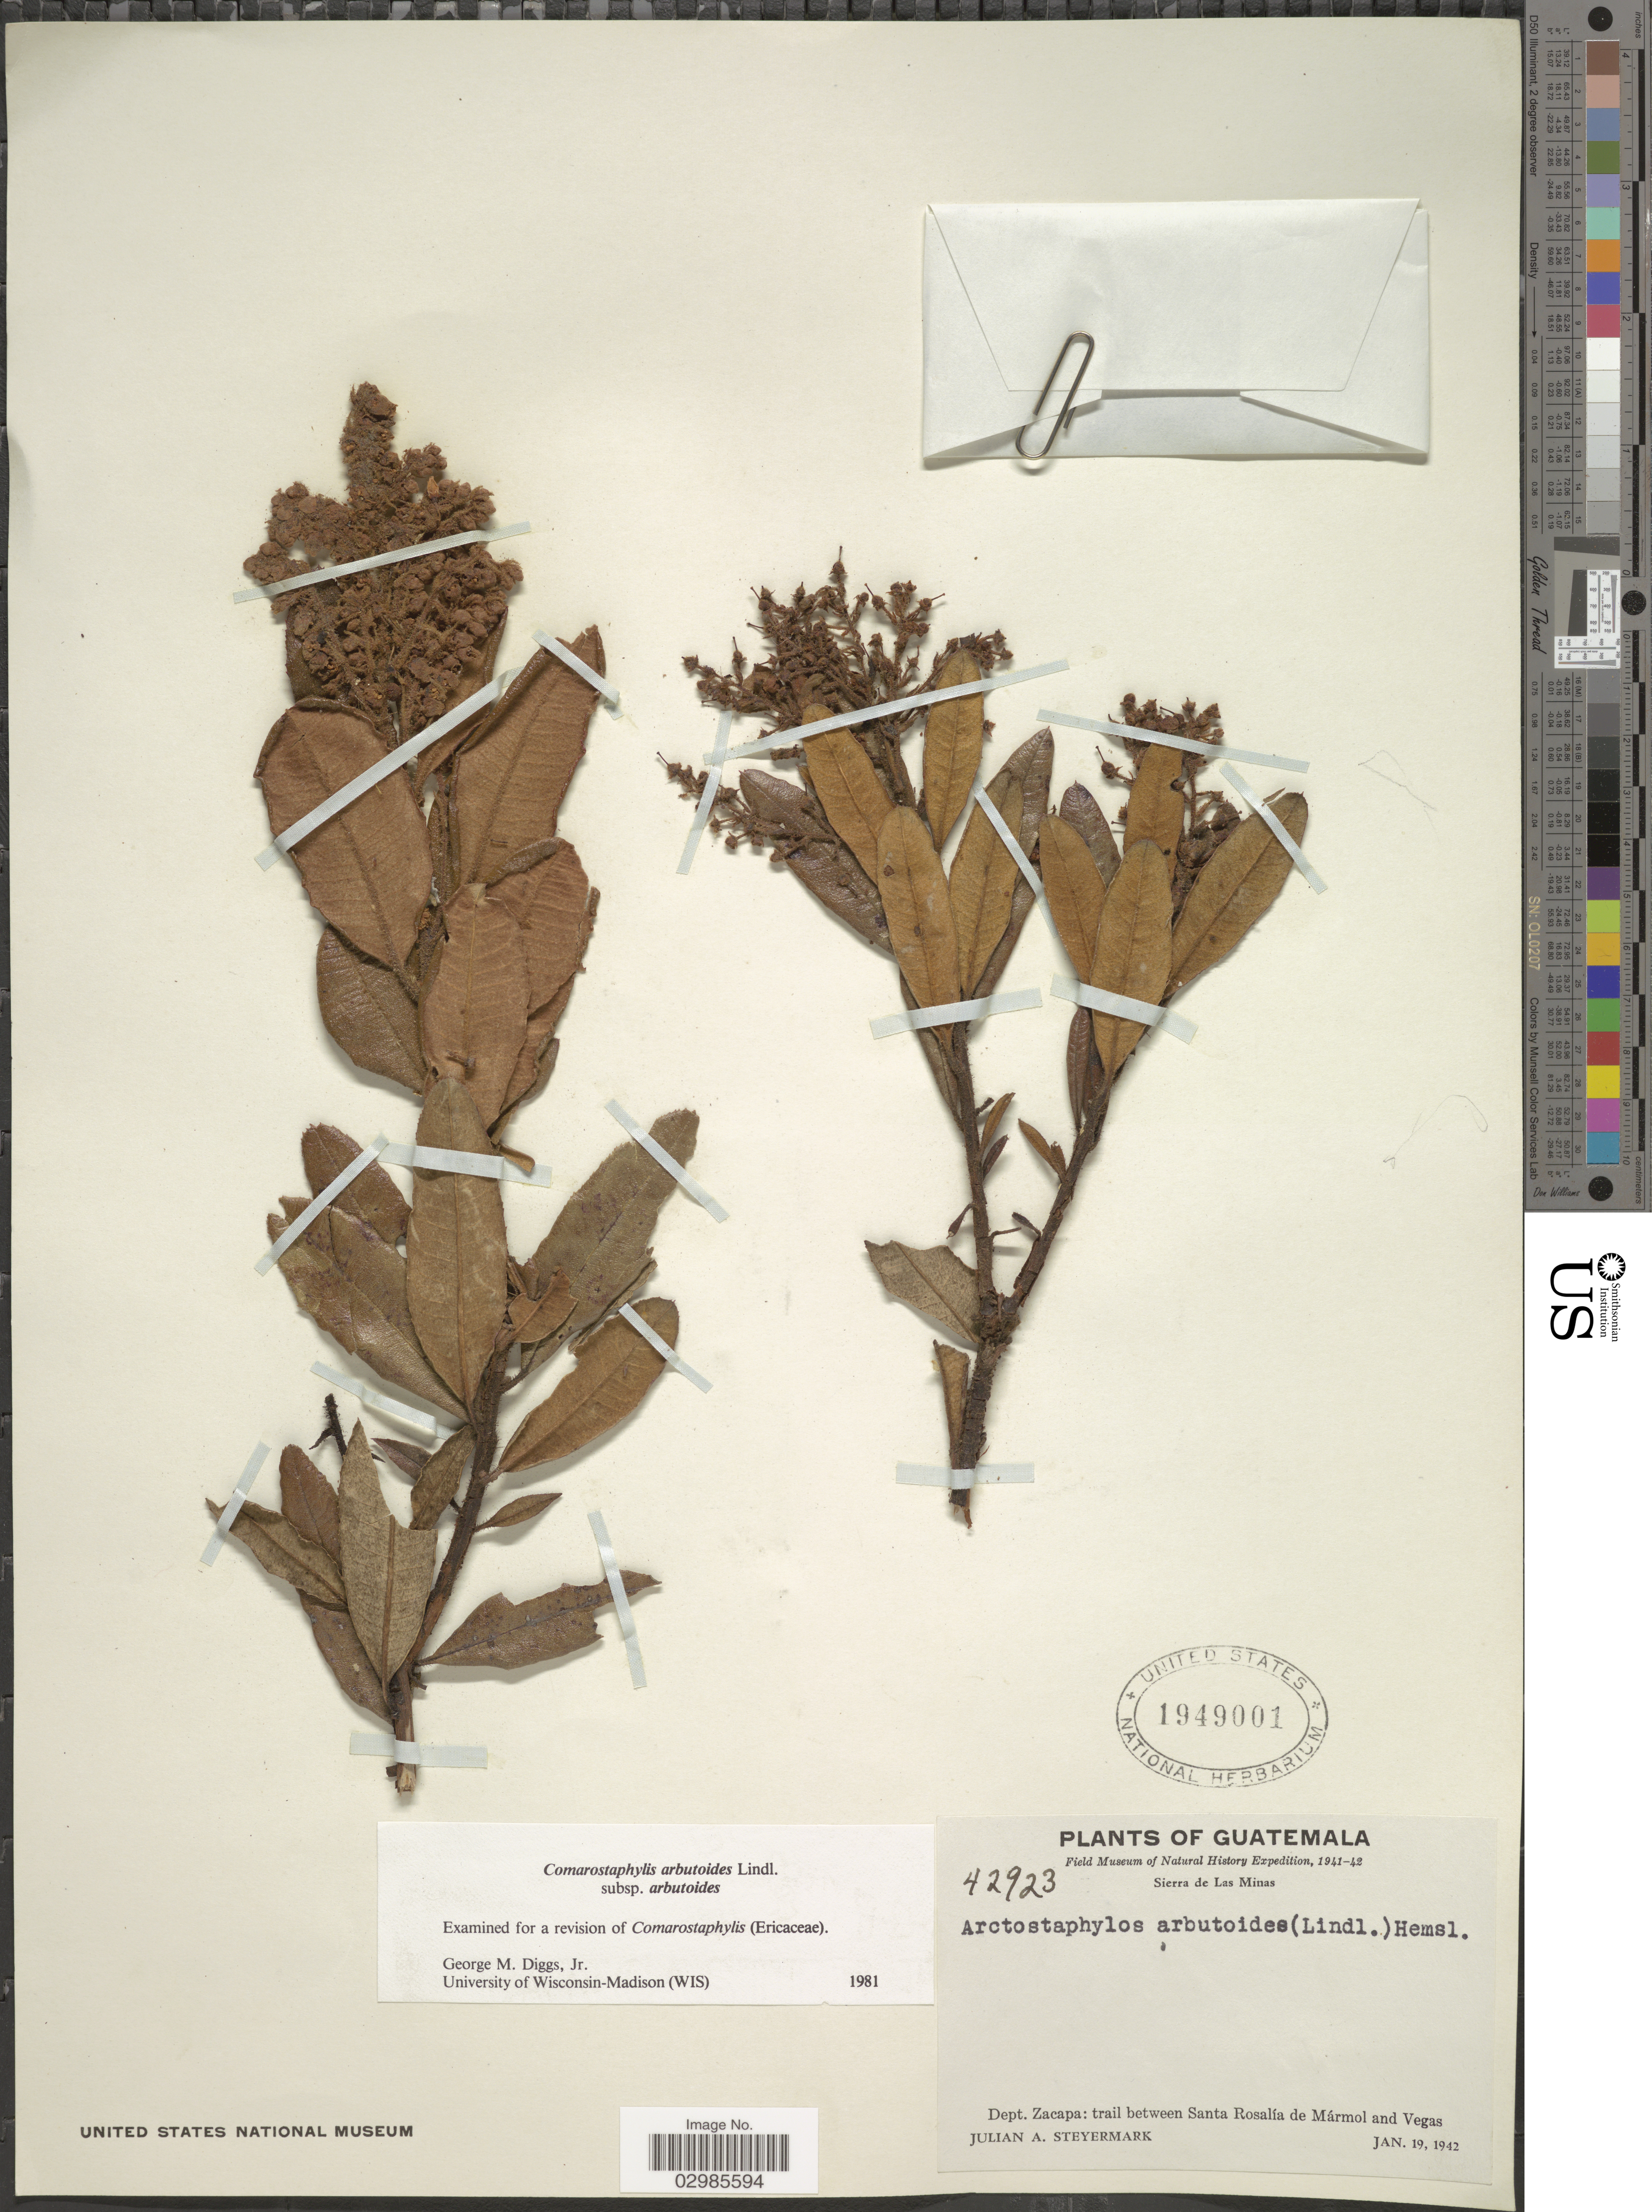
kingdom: Plantae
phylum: Tracheophyta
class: Magnoliopsida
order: Ericales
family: Ericaceae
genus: Comarostaphylis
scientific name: Comarostaphylis arbutoides subsp. arbutoides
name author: Lindl.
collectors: J. Steyermark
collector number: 42923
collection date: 1942-01-19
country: Guatemala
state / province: Zacapa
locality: Sierra de Las Minas, Dept. Zacapa: trail between Santa Rosalía de Mármol and Vegas.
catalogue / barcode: US 1949001